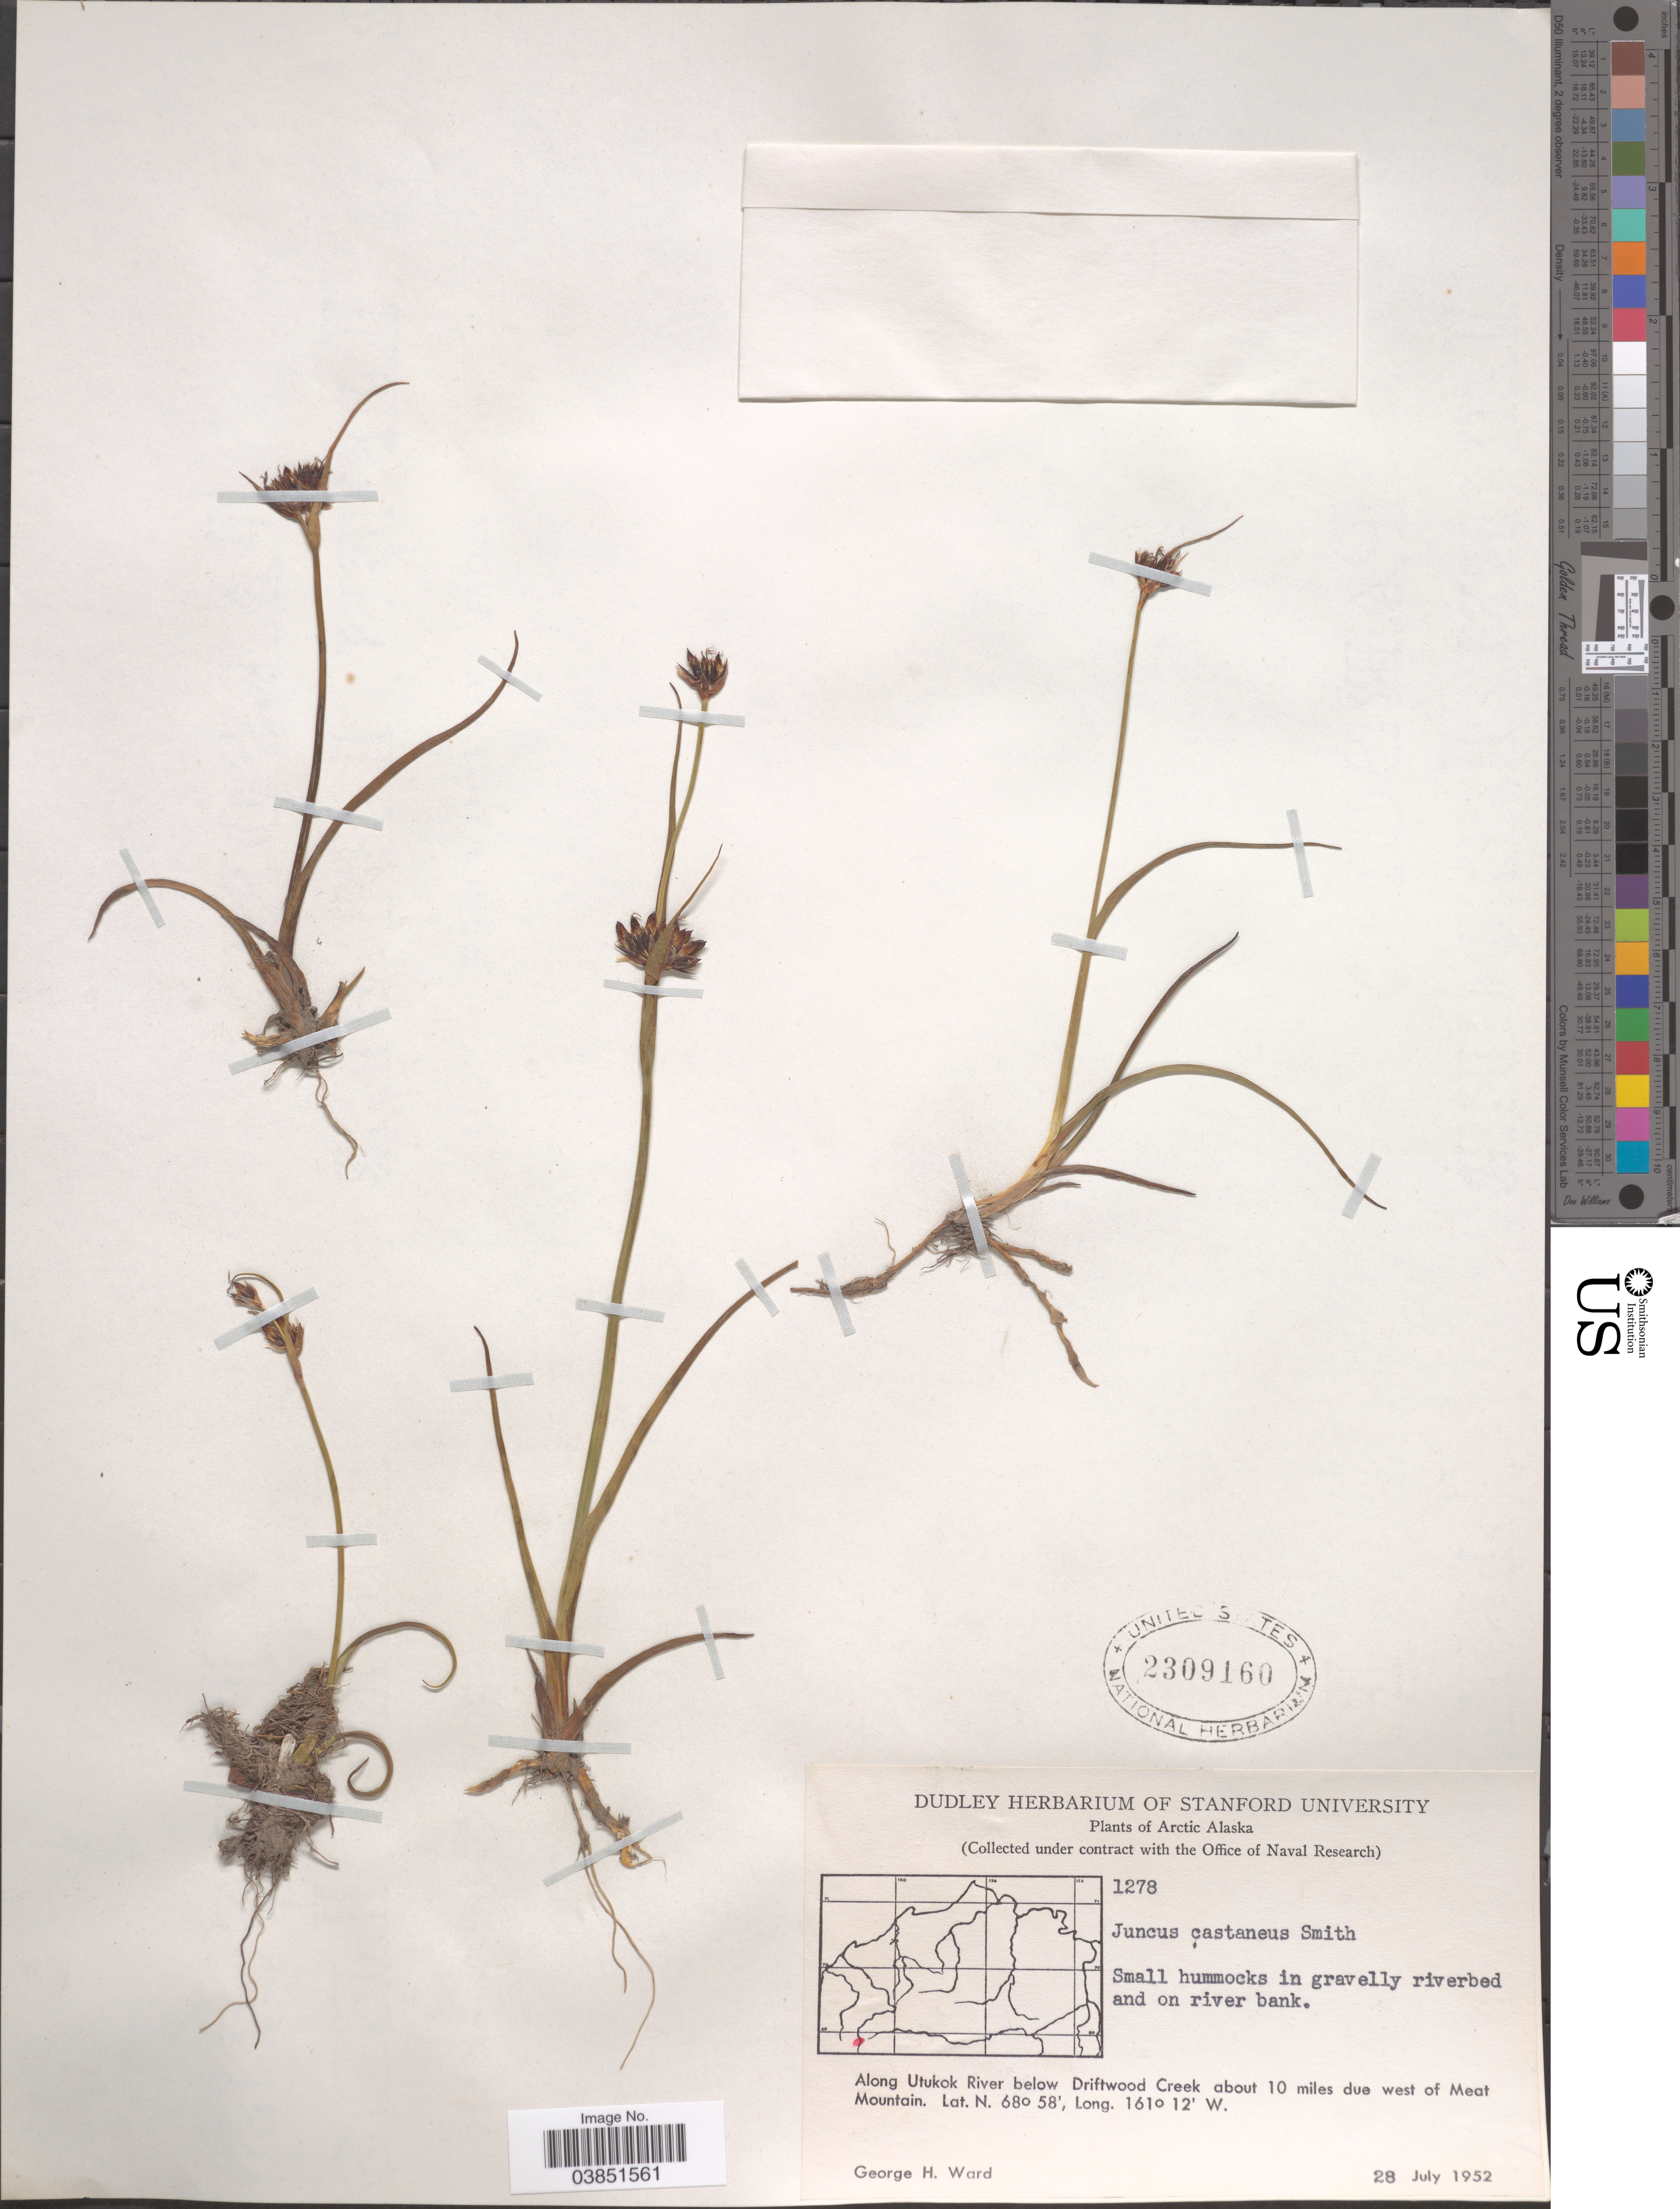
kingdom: Plantae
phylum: Tracheophyta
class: Liliopsida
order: Poales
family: Juncaceae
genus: Juncus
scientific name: Juncus castaneus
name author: Sm.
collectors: G. H. Ward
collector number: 1278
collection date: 1952-07-28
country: United States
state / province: Alaska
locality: Arctic Alaska. Along Utukok River below Driftwood Creek about 10 miles due west of Meat Mountain.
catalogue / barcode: US 2309160